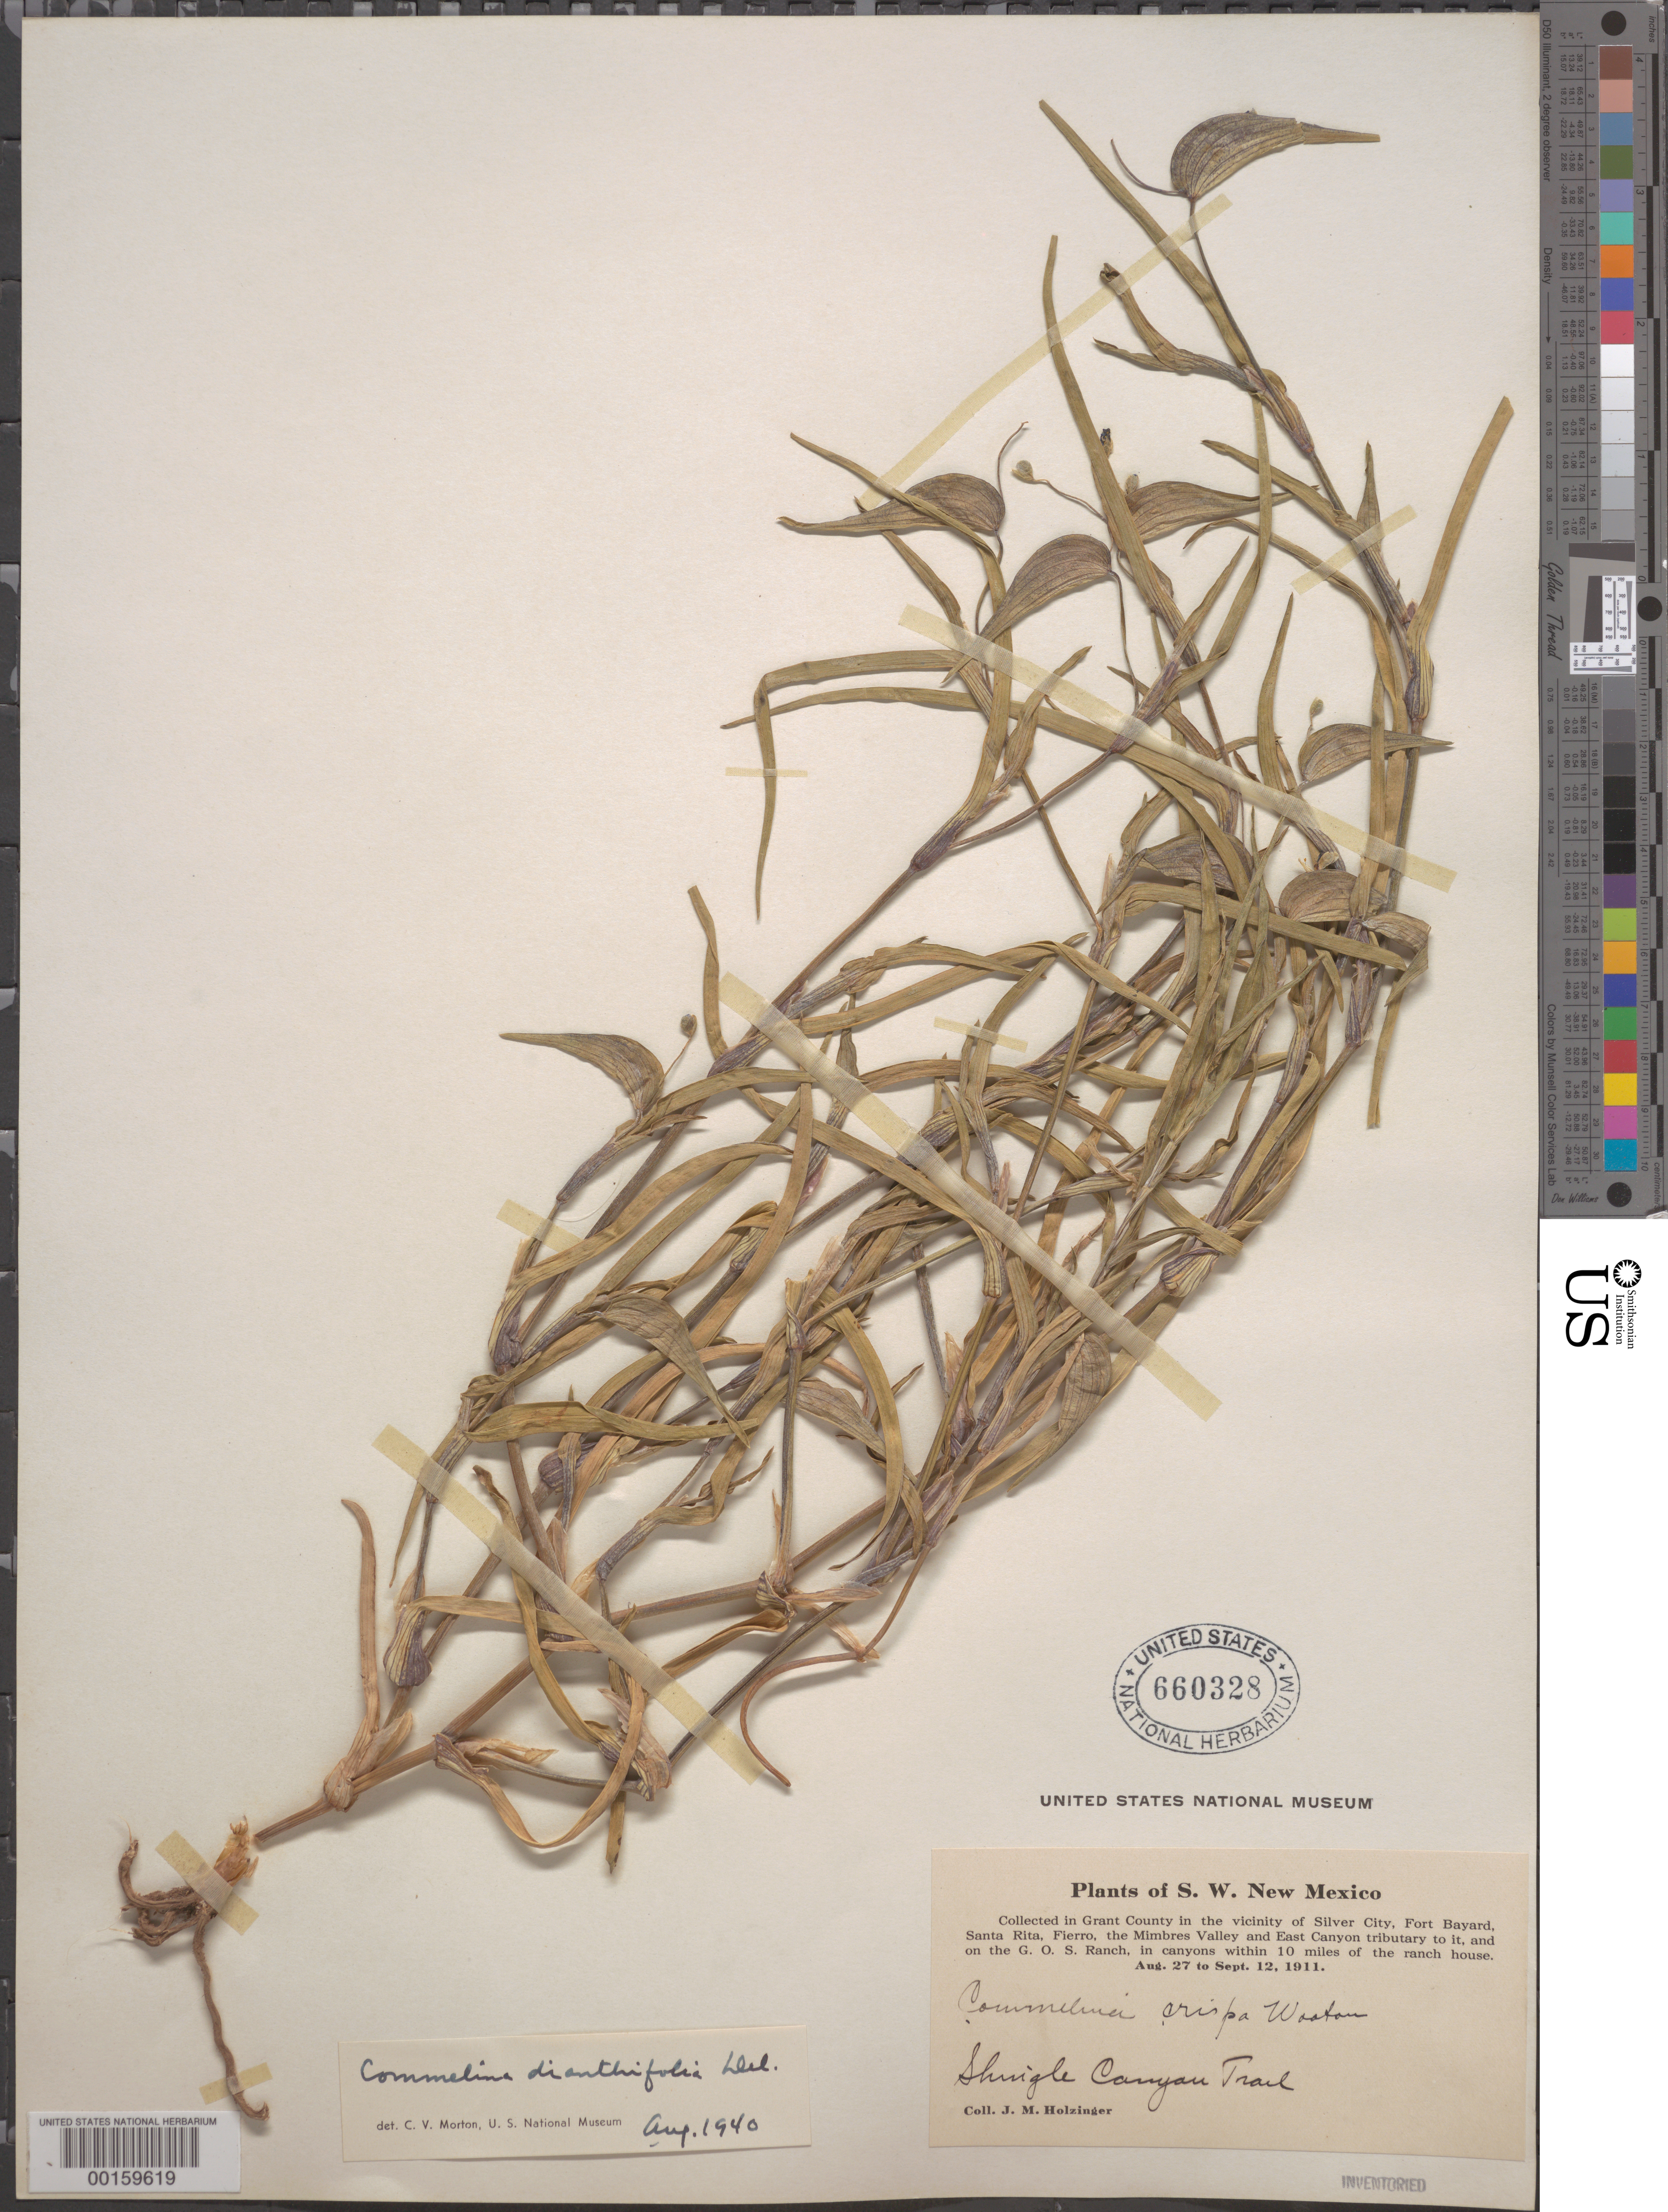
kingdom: Plantae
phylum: Tracheophyta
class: Liliopsida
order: Commelinales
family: Commelinaceae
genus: Commelina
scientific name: Commelina dianthifolia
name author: Redouté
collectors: J. M. Holzinger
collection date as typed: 27 Aug 1911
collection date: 1911-08-27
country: United States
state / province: New Mexico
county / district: Grant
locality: Shingle canyon trail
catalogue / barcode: US 660328